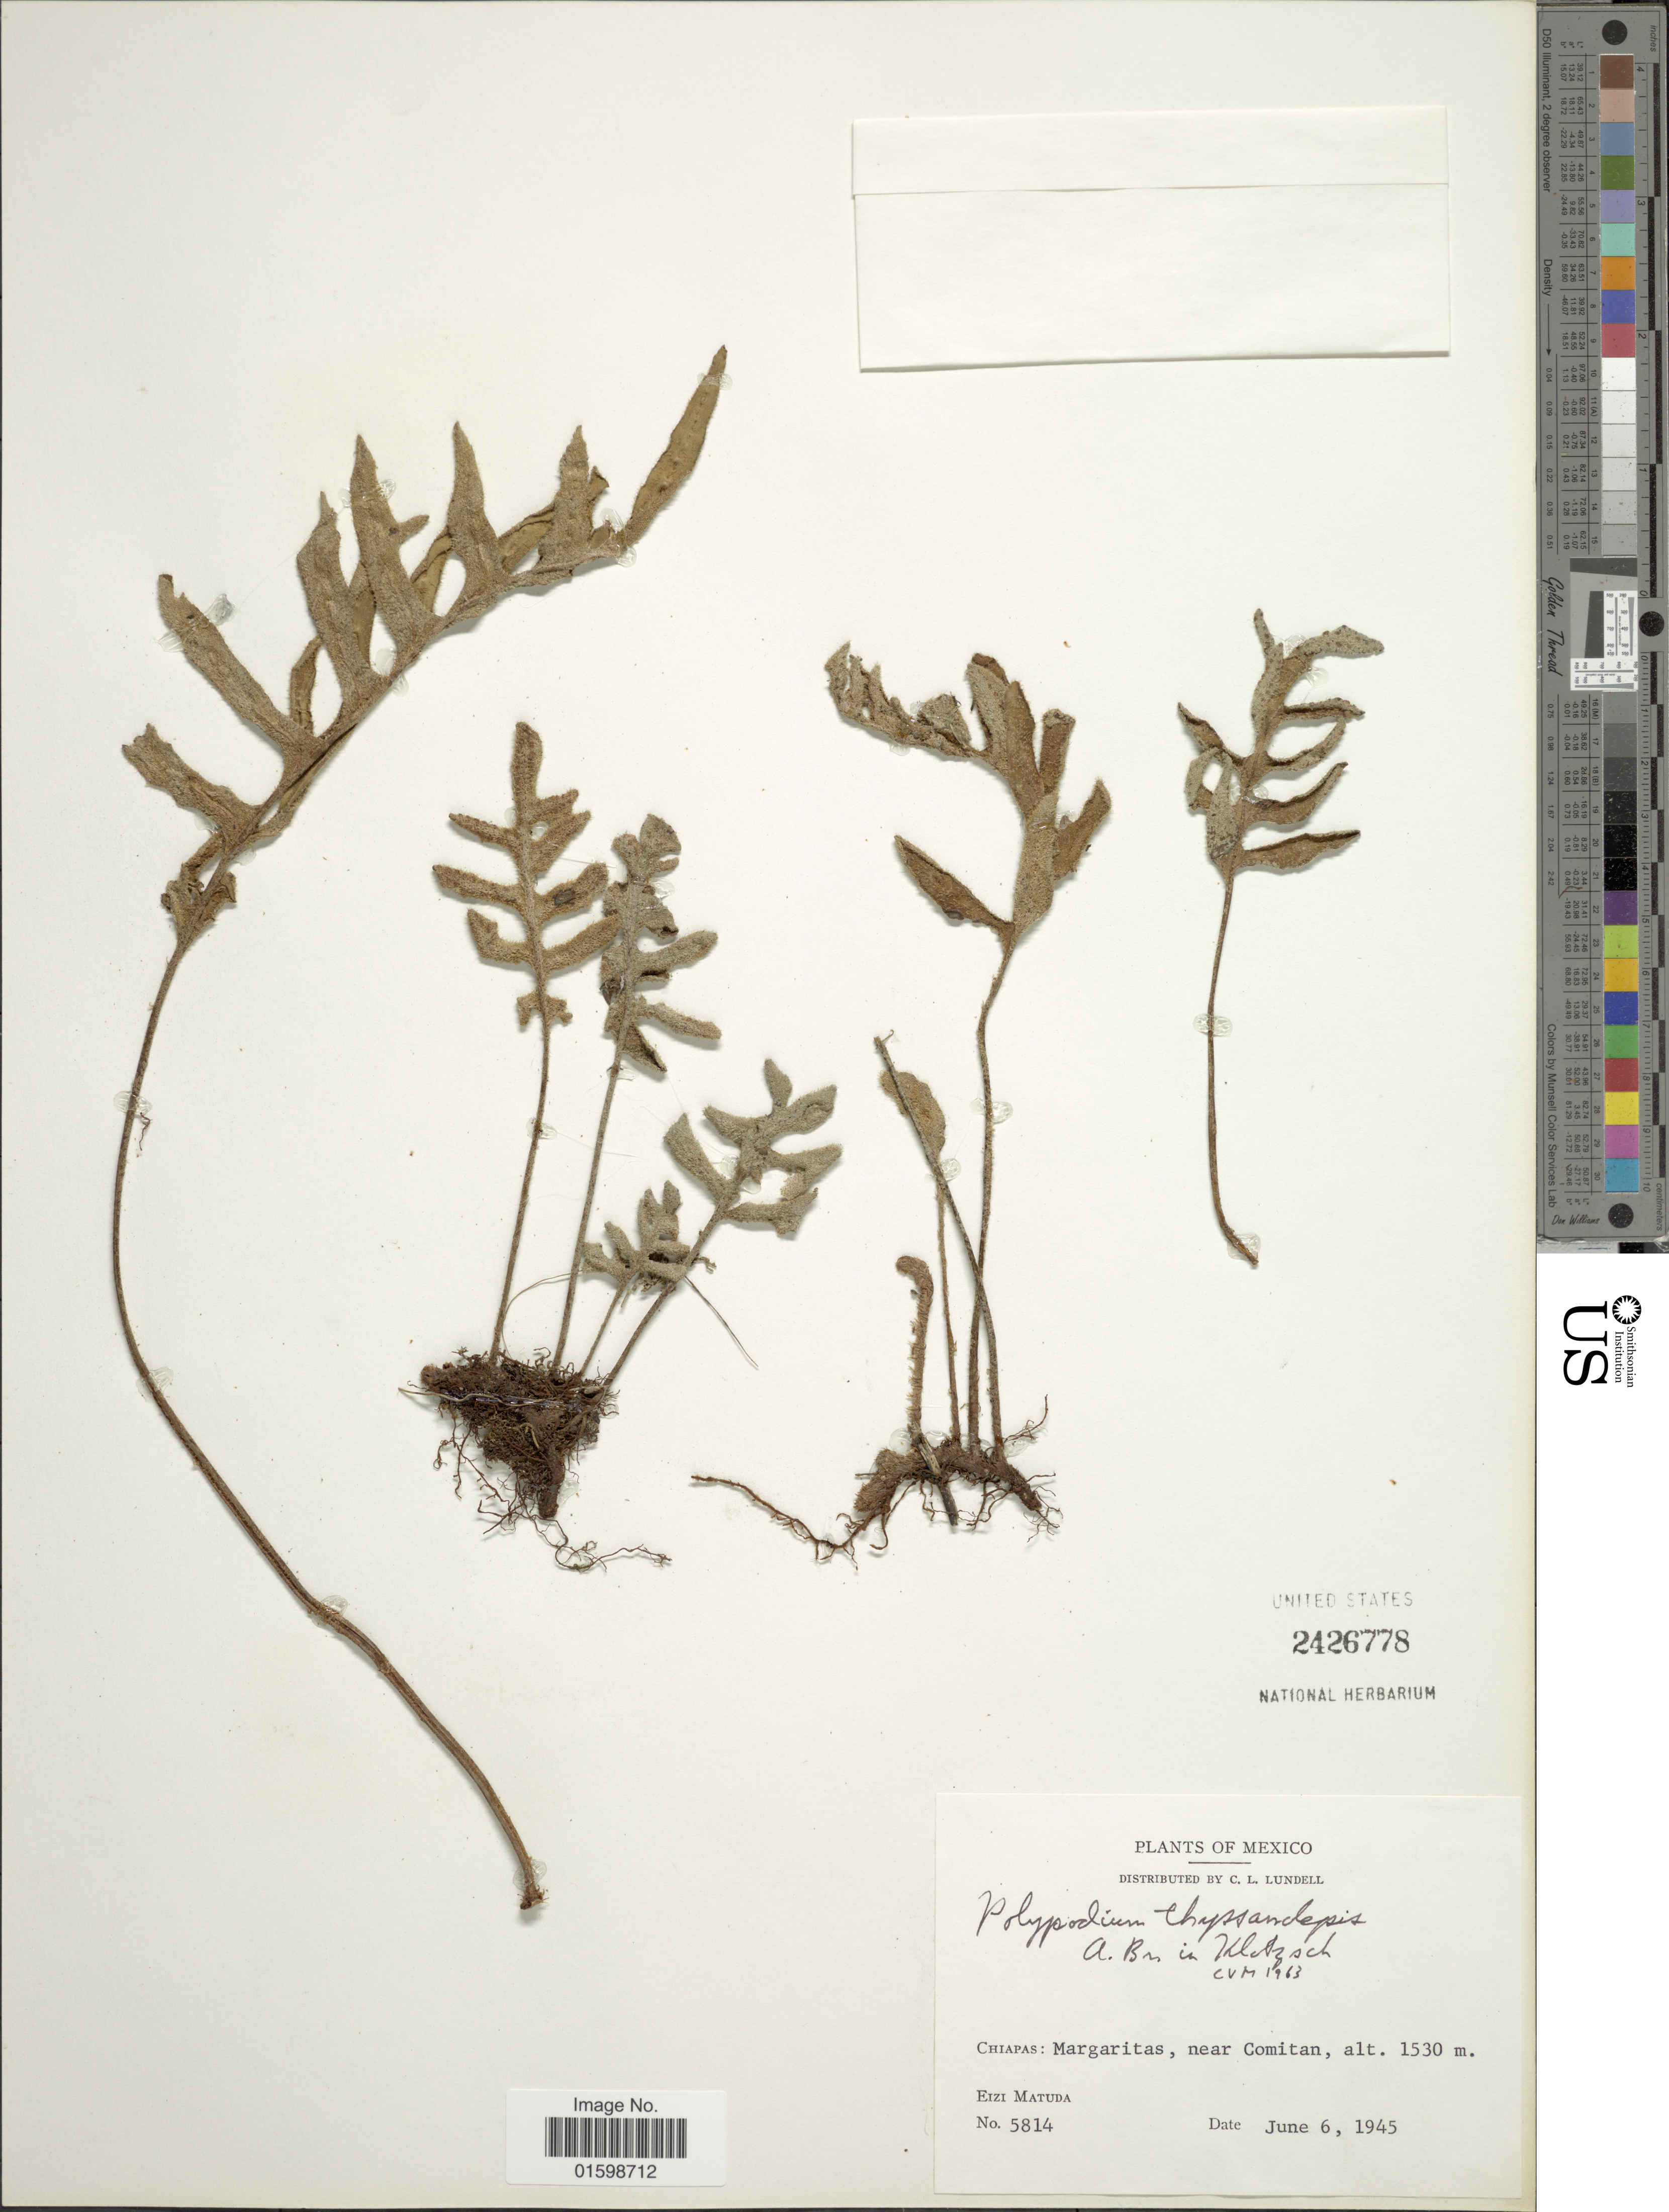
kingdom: Plantae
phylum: Tracheophyta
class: Polypodiopsida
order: Polypodiales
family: Polypodiaceae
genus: Pleopeltis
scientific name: Pleopeltis thyssanolepis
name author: (A. Braun ex Klotzsch) E.G. Andrews & Windham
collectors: E. Matuda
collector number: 5814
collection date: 1945-06-06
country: Mexico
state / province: Chiapas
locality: Margaritas, near Comitan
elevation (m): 1530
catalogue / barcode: US 2426778